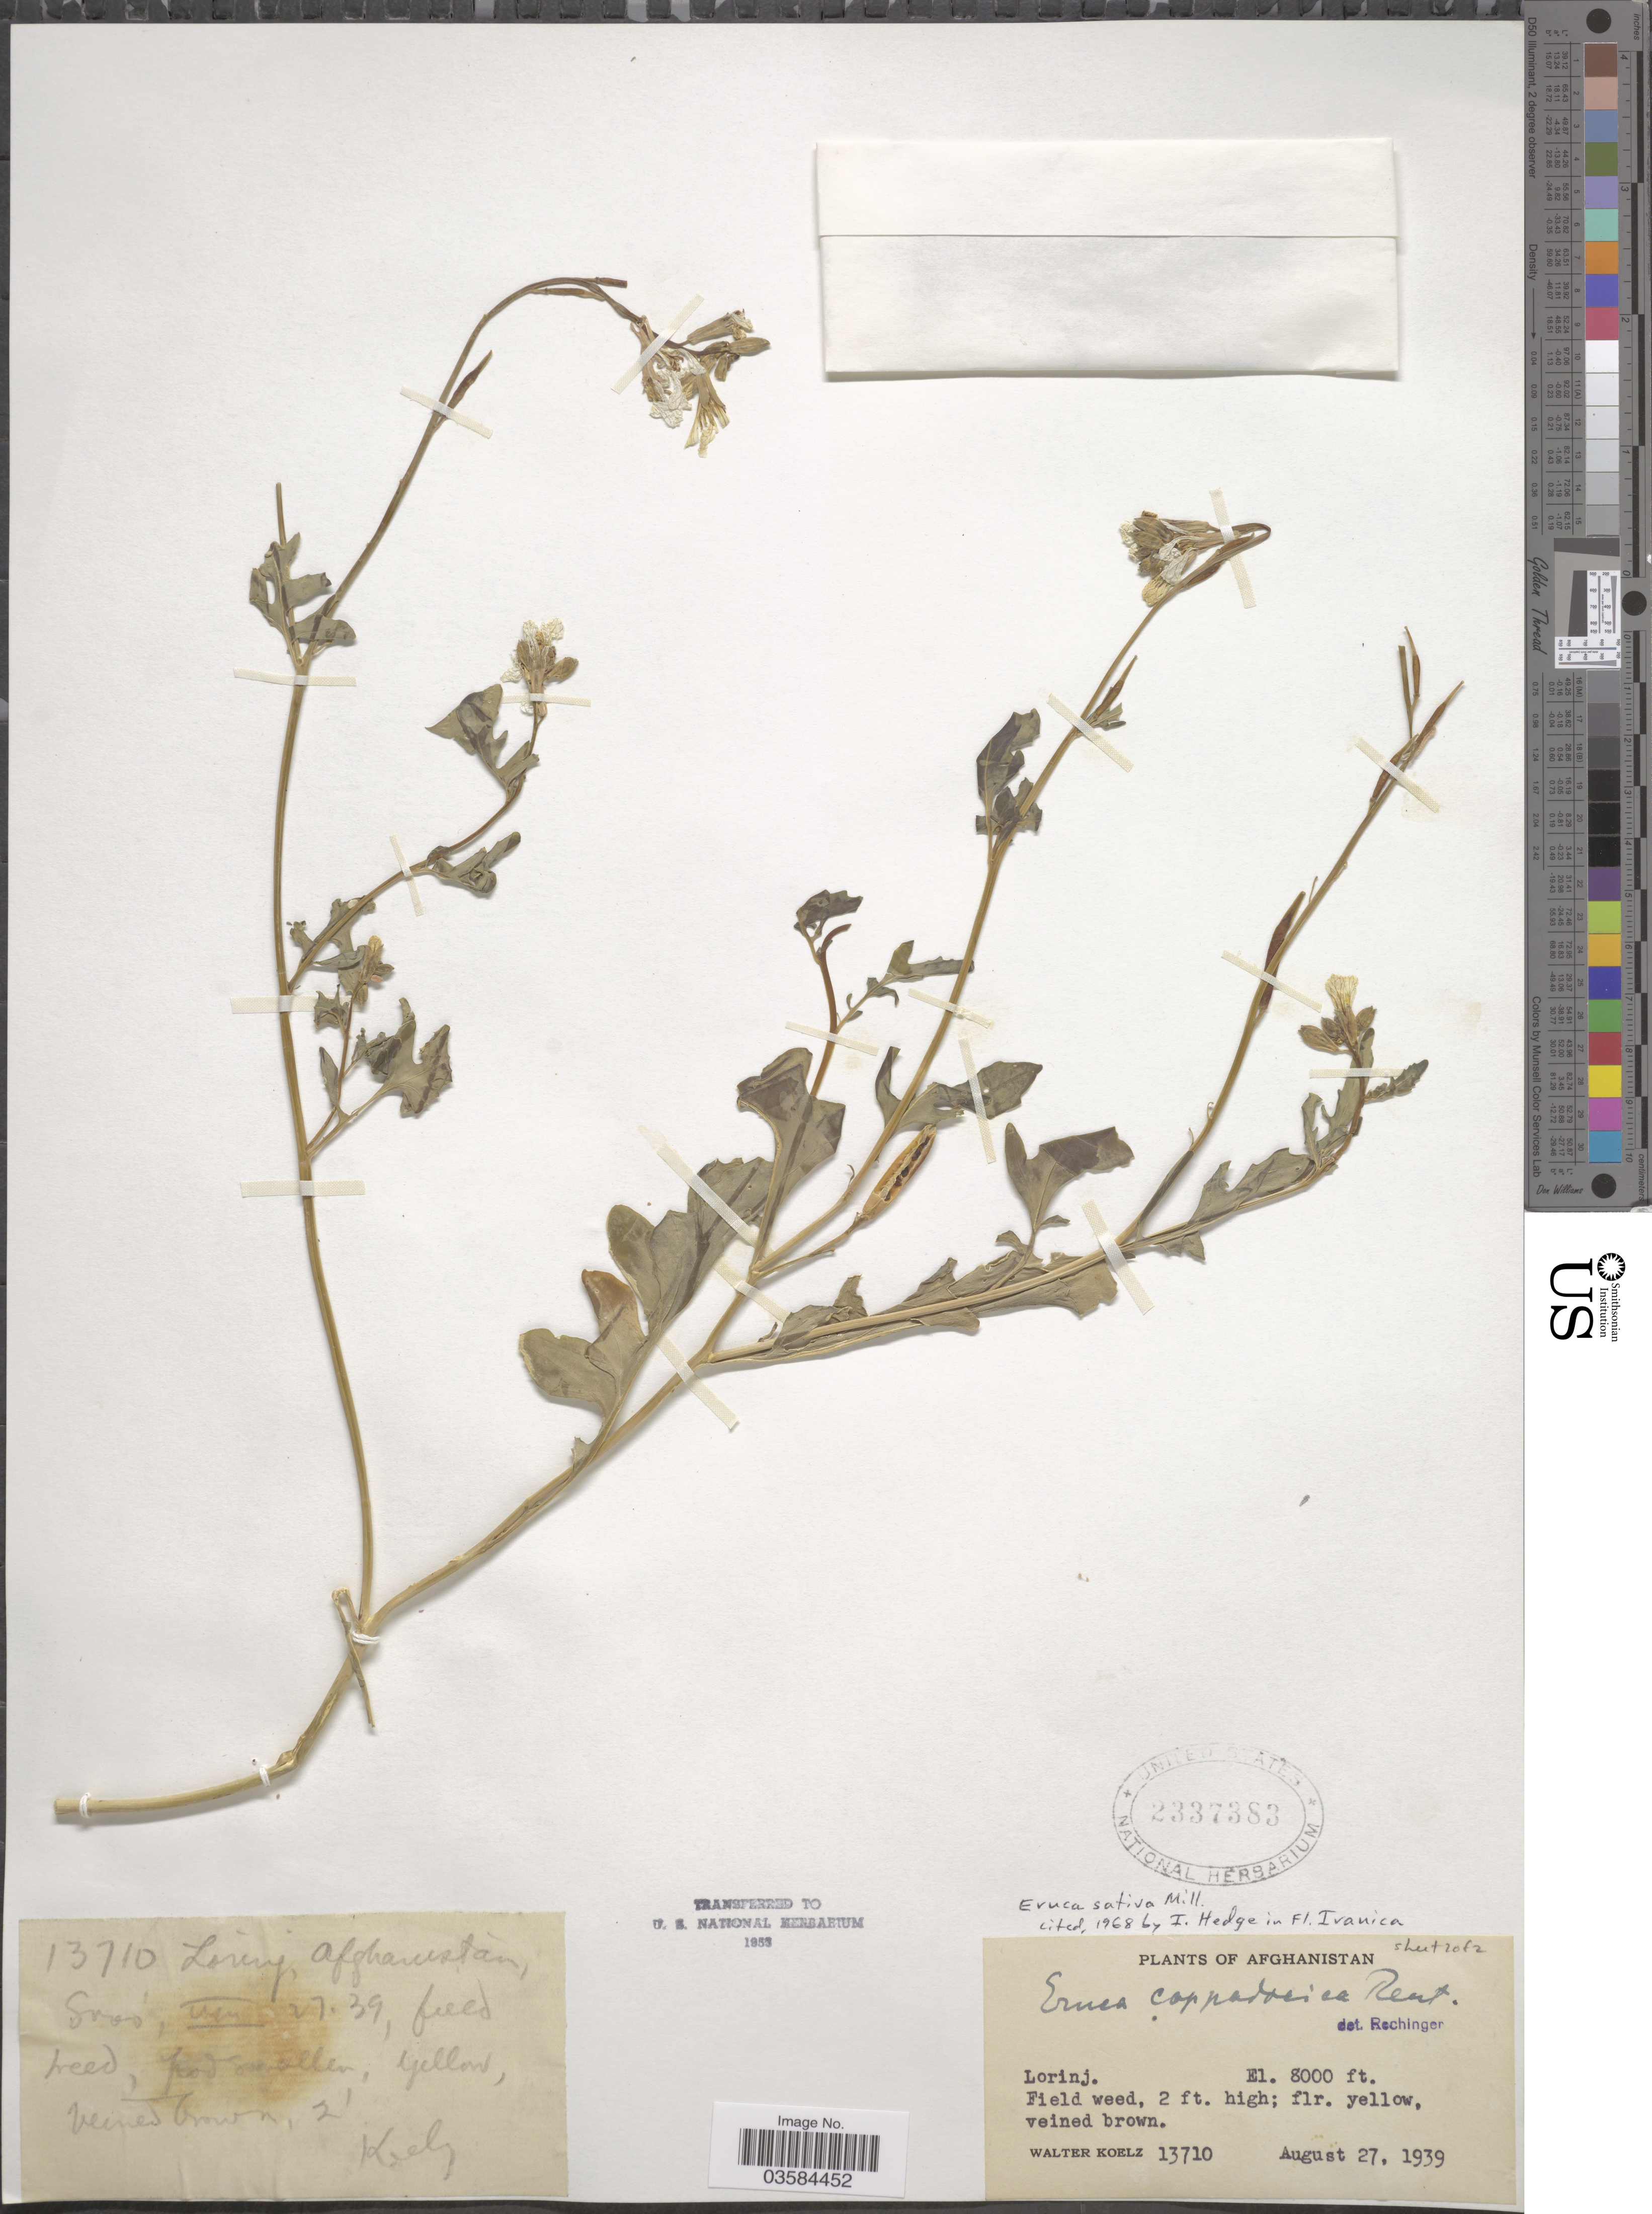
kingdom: Plantae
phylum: Tracheophyta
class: Magnoliopsida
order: Brassicales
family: Brassicaceae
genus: Eruca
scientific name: Eruca vesicaria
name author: (L.) Cav.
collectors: W. N. Koelz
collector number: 13710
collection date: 1939-08-27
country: Afghanistan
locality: Lorinj.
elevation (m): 2438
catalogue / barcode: US 2337383